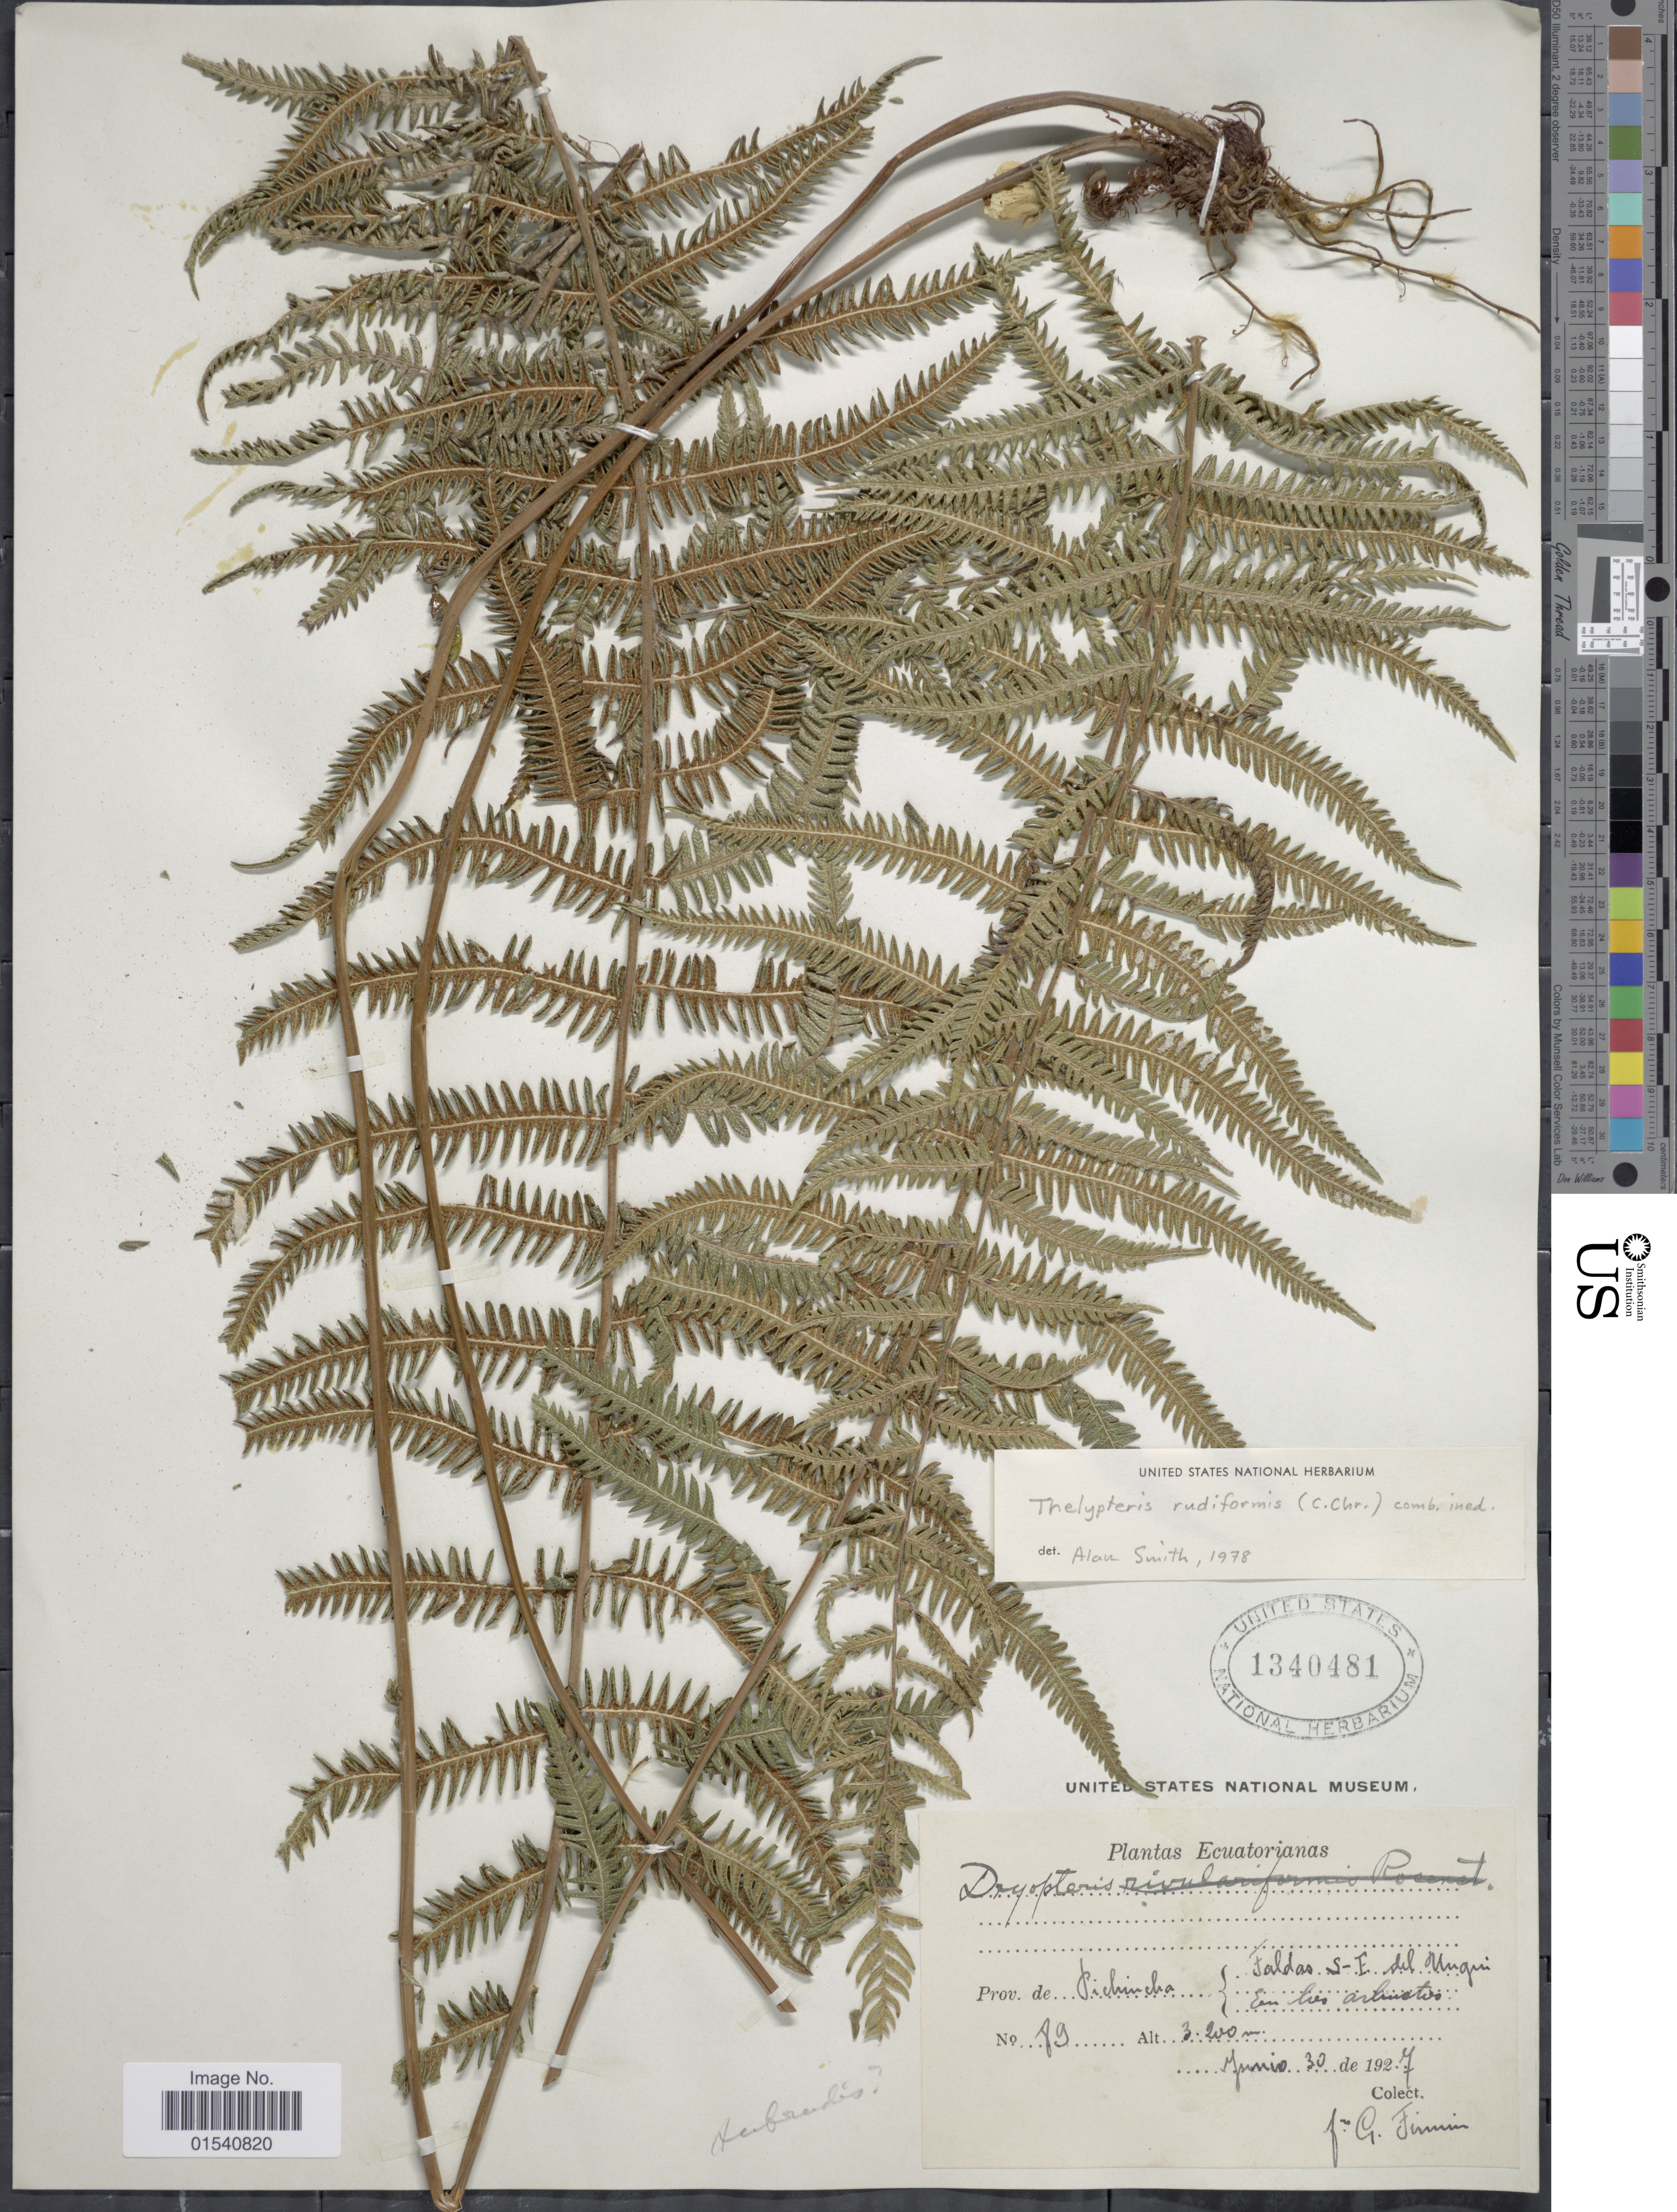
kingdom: Plantae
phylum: Tracheophyta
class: Polypodiopsida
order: Polypodiales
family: Thelypteridaceae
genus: Amauropelta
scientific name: Amauropelta rudiformis (C. Chr.) comb. nov., ined 2015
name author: (C. Chr.)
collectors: G. Firmin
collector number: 89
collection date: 1927-06-30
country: Ecuador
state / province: Pichincha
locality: Faldas S-E del Ungui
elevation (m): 3200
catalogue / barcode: US 1340481